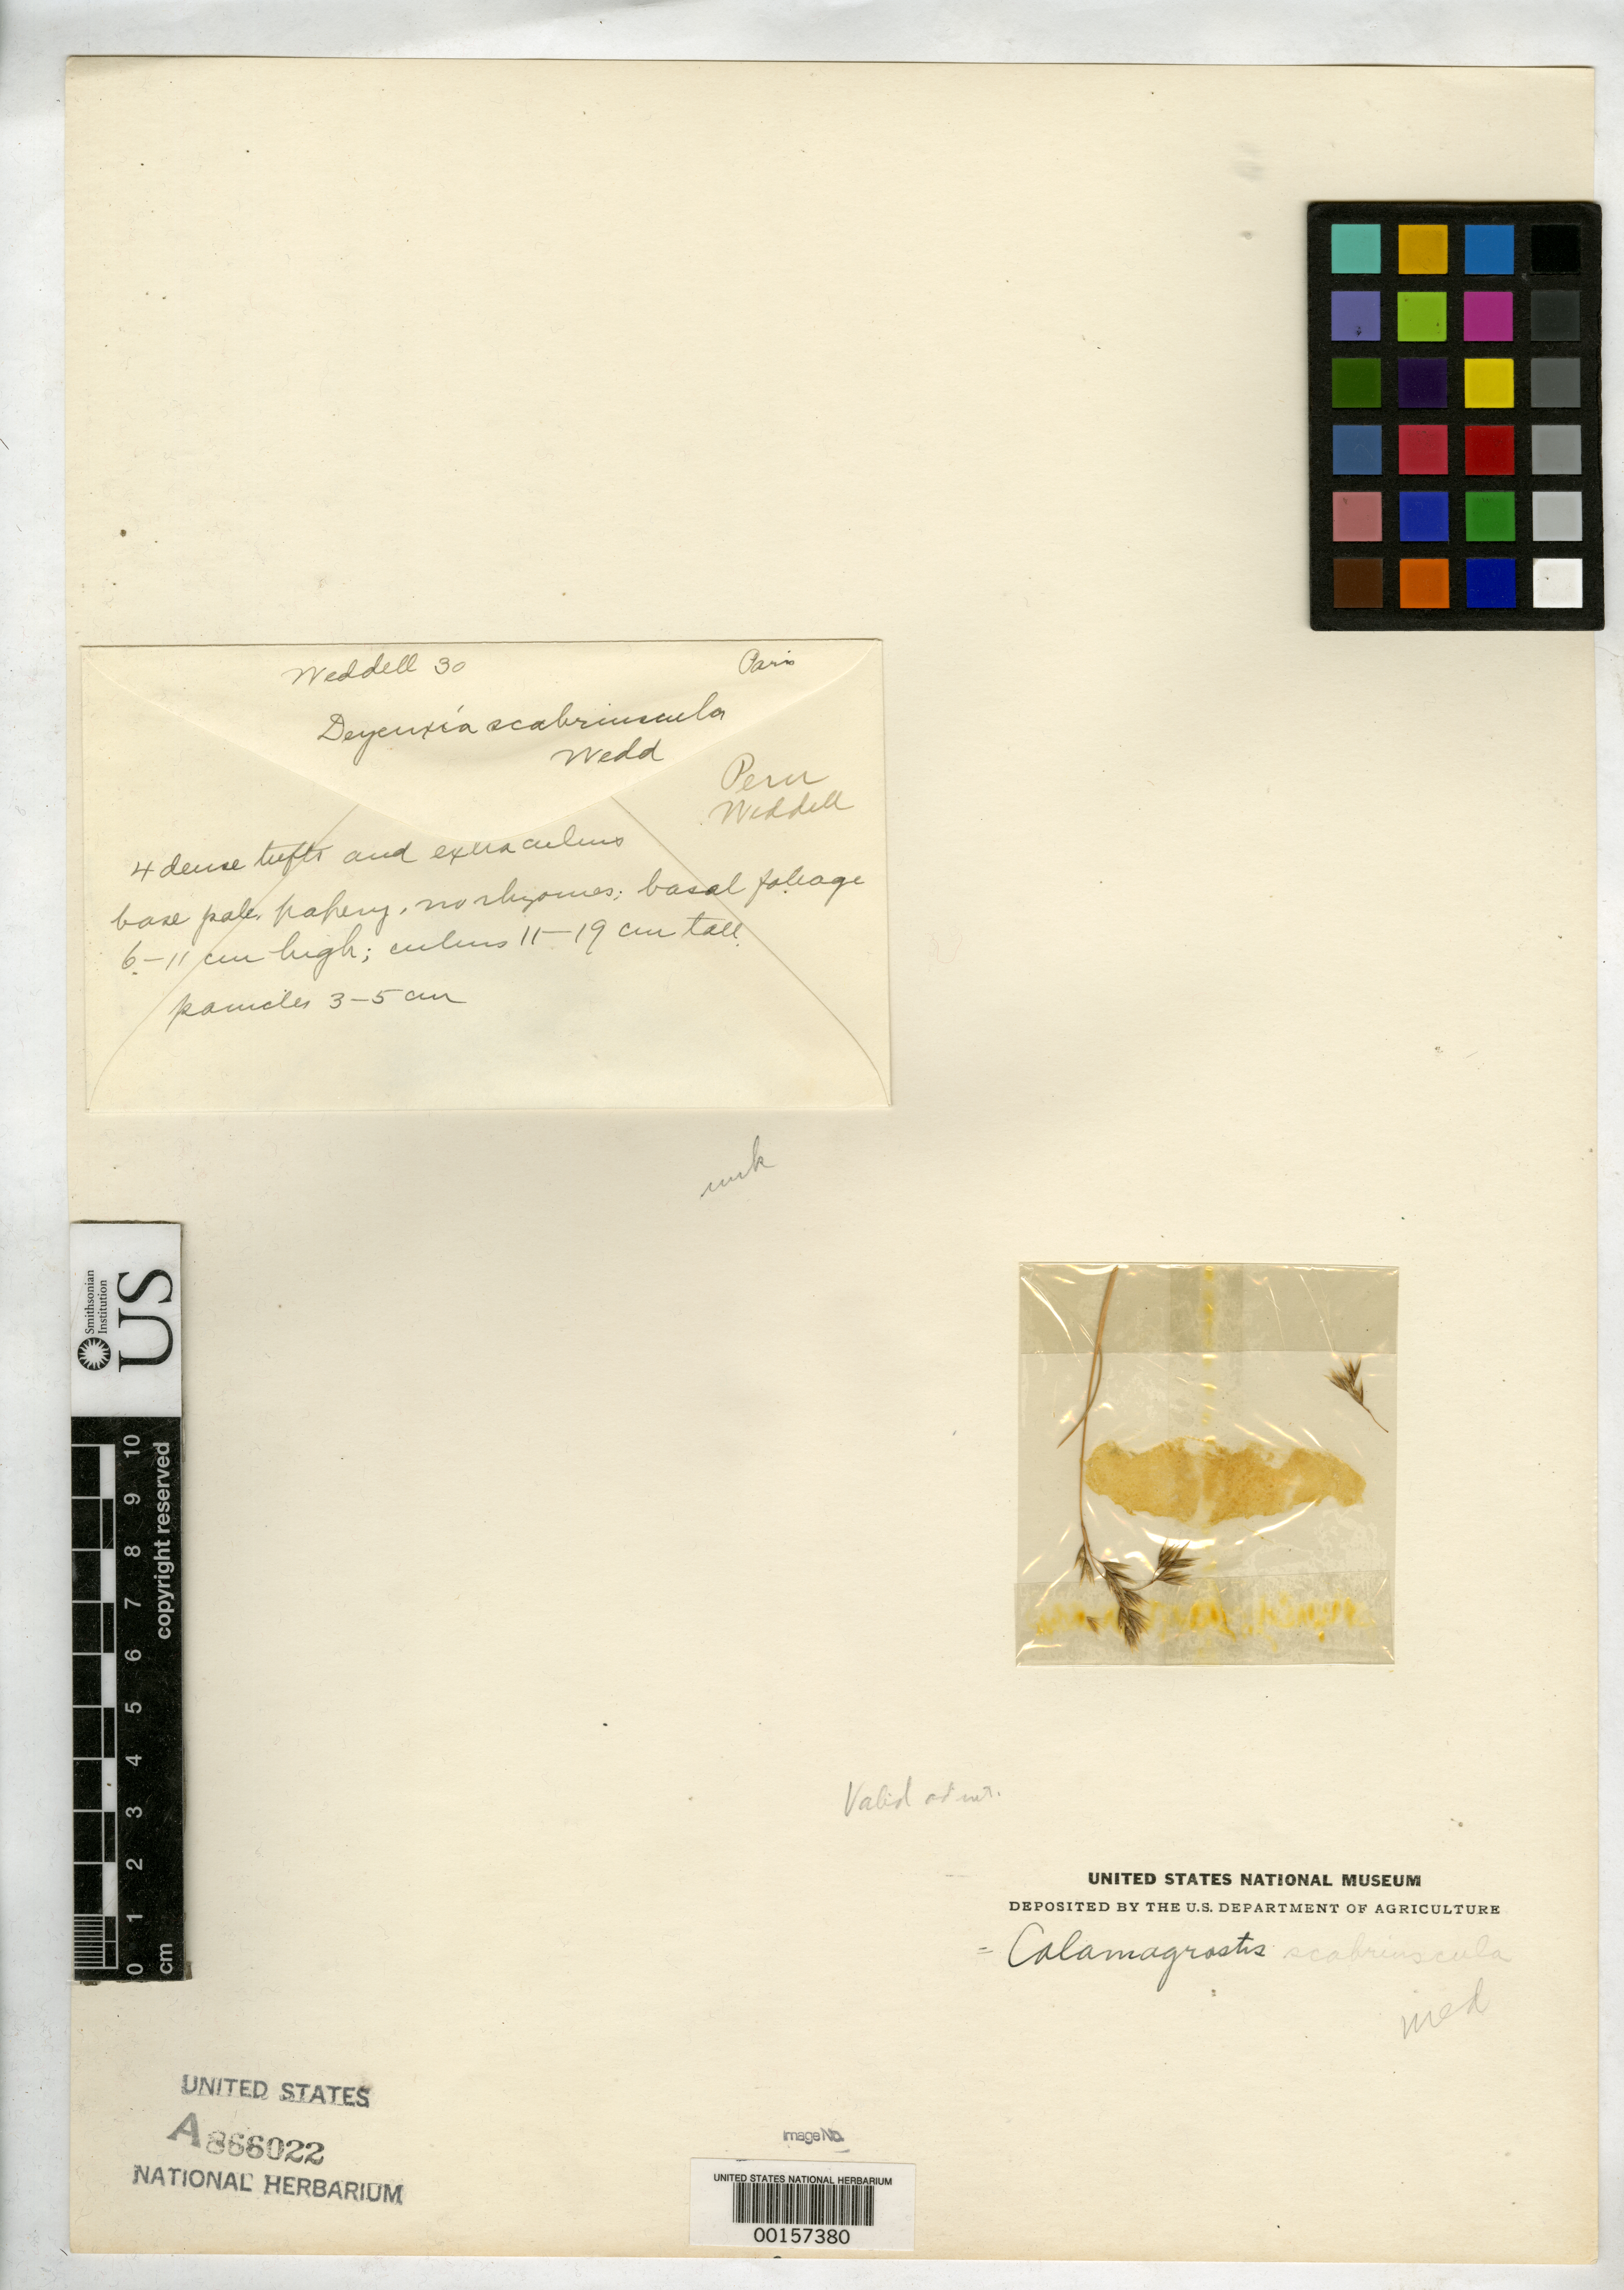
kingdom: Plantae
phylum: Tracheophyta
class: Liliopsida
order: Poales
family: Poaceae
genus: Deyeuxia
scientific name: Deyeuxia scabriuscula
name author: Wedd.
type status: Type Fragment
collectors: H. A. Weddell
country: Peru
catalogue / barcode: US 866022A